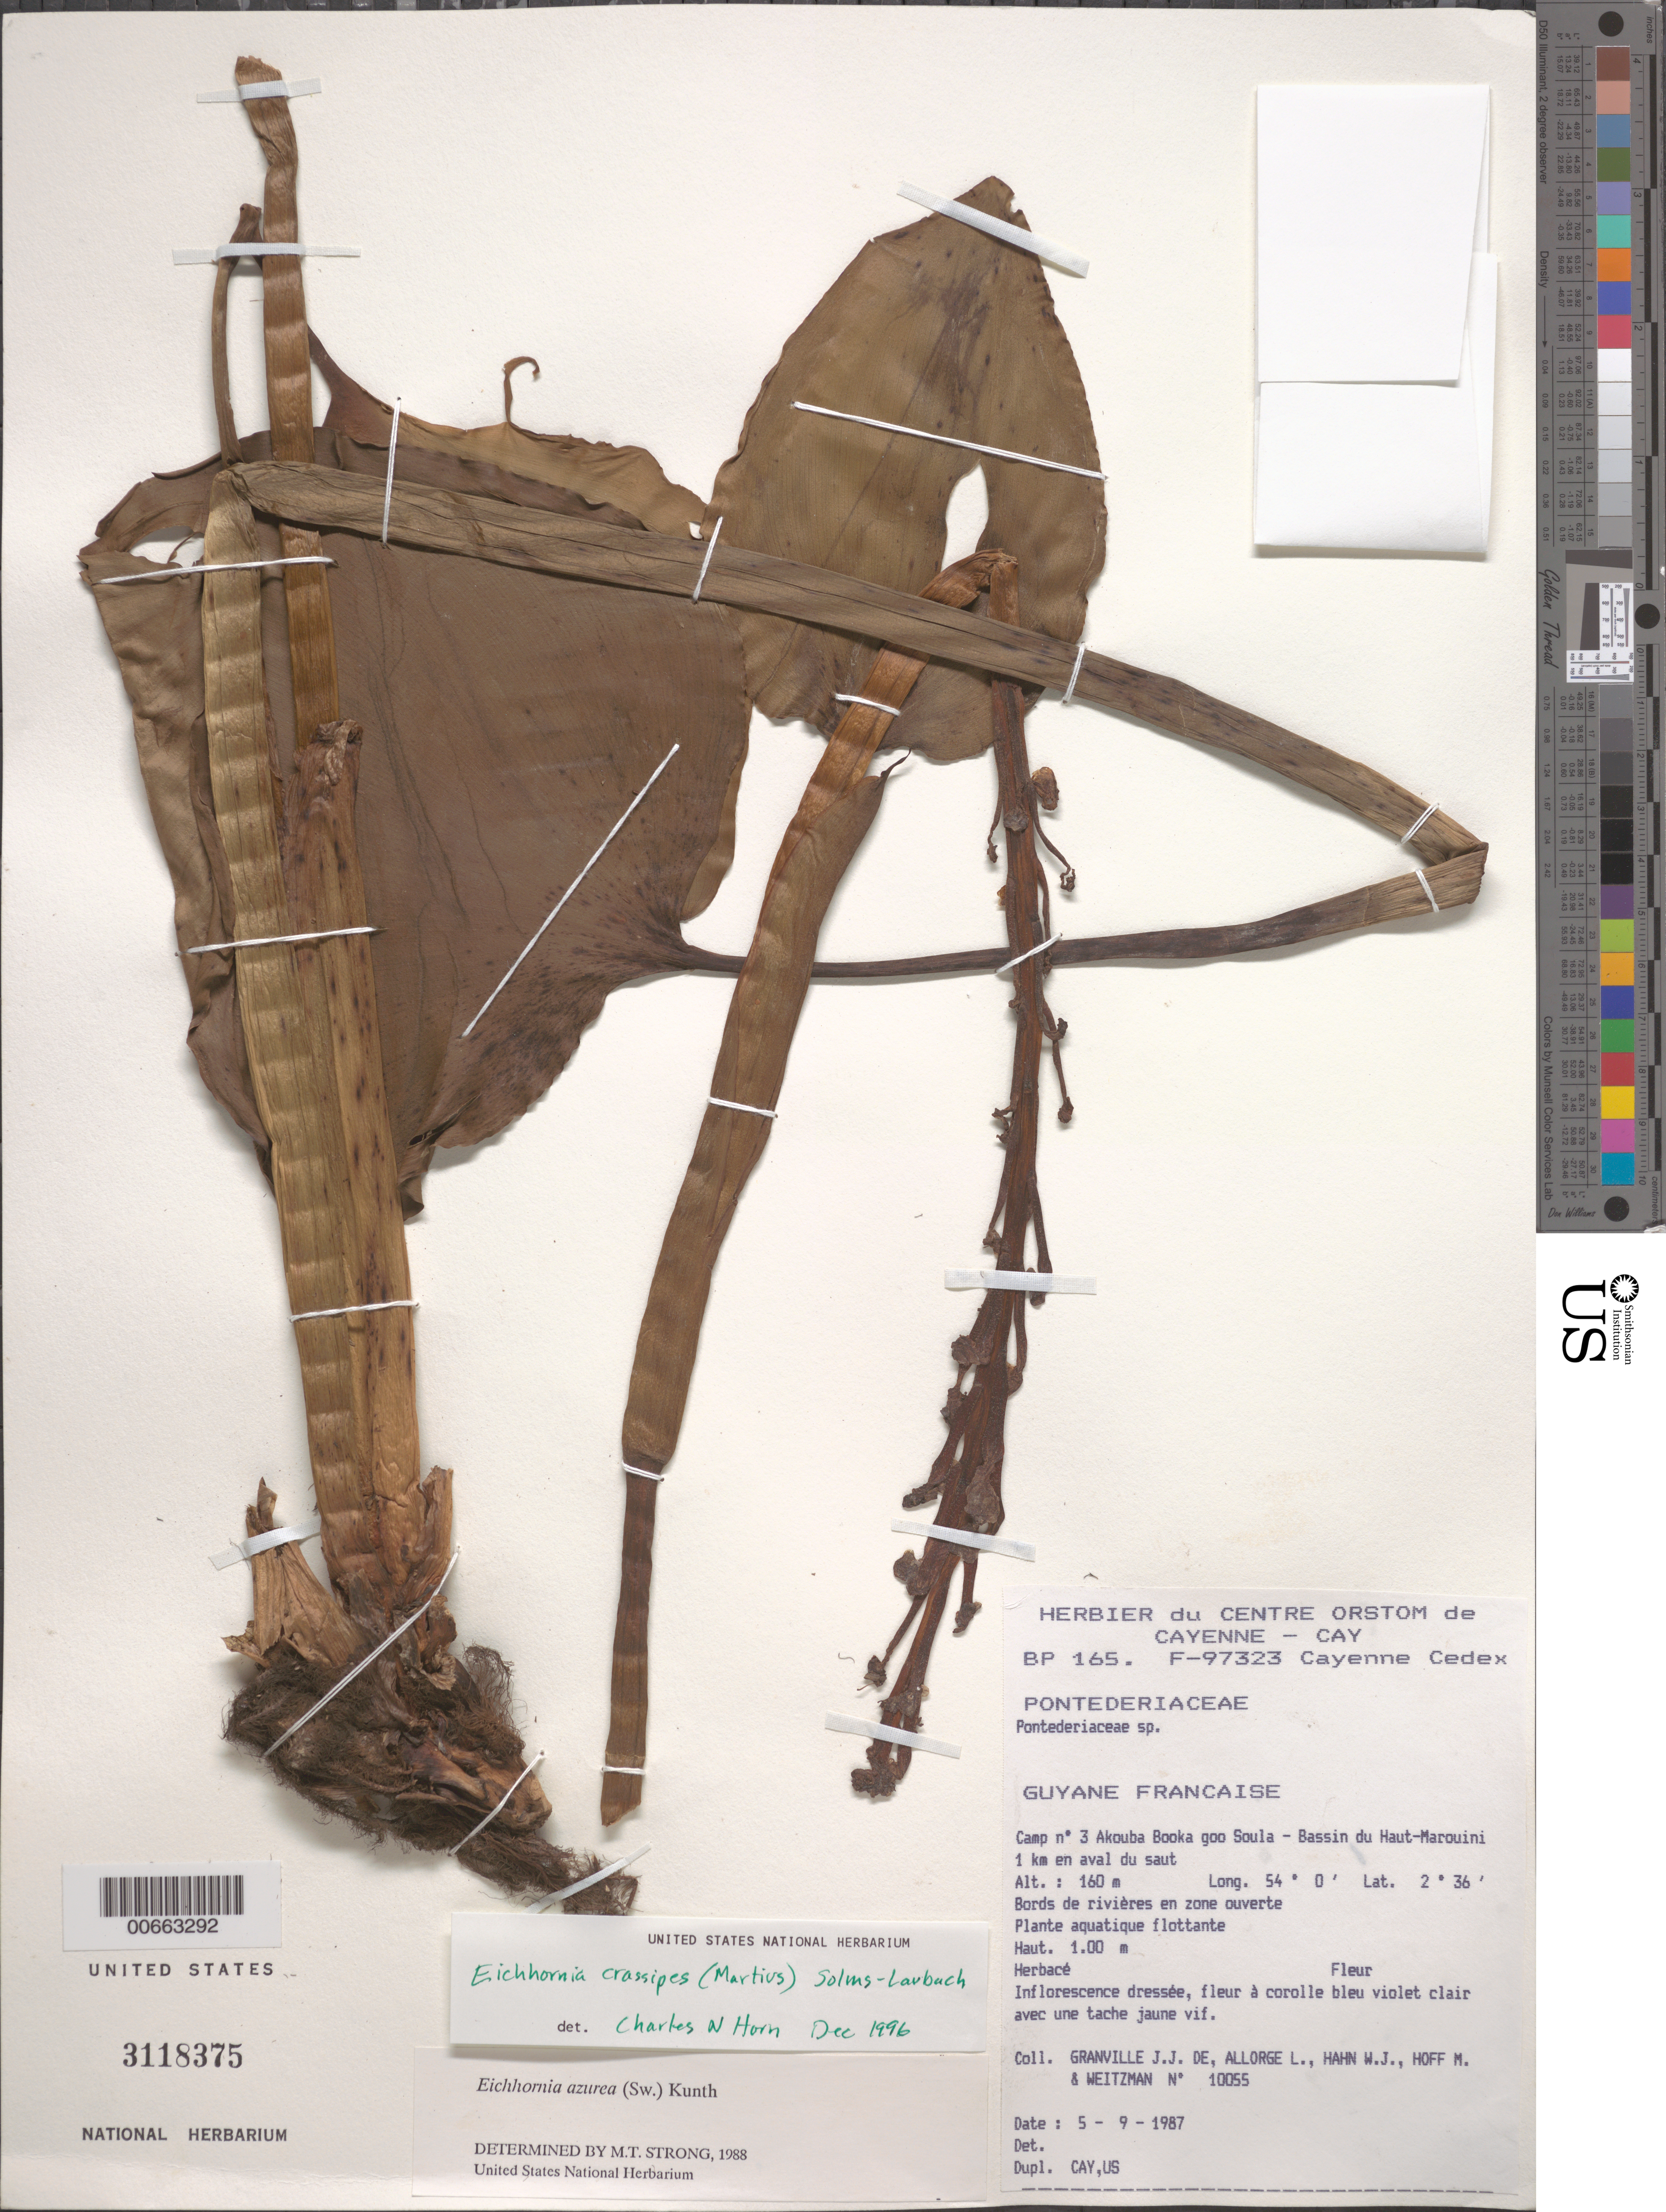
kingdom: Plantae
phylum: Tracheophyta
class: Liliopsida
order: Commelinales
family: Pontederiaceae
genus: Eichhornia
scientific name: Eichhornia crassipes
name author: (Mart.) Solms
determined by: Horn, Charles N.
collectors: J.-J. de Granville, L. Allorge, W. J. Hahn, M. Hoff & A. L. Weitzman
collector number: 10055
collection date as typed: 5-Sep-87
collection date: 1987-09-05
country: French Guiana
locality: Akouba Booka goo Soula, Camp #3, Bassin du Haut Marouini, 1 km en aval du saut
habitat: Along river, open area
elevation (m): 160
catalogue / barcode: US 3118375